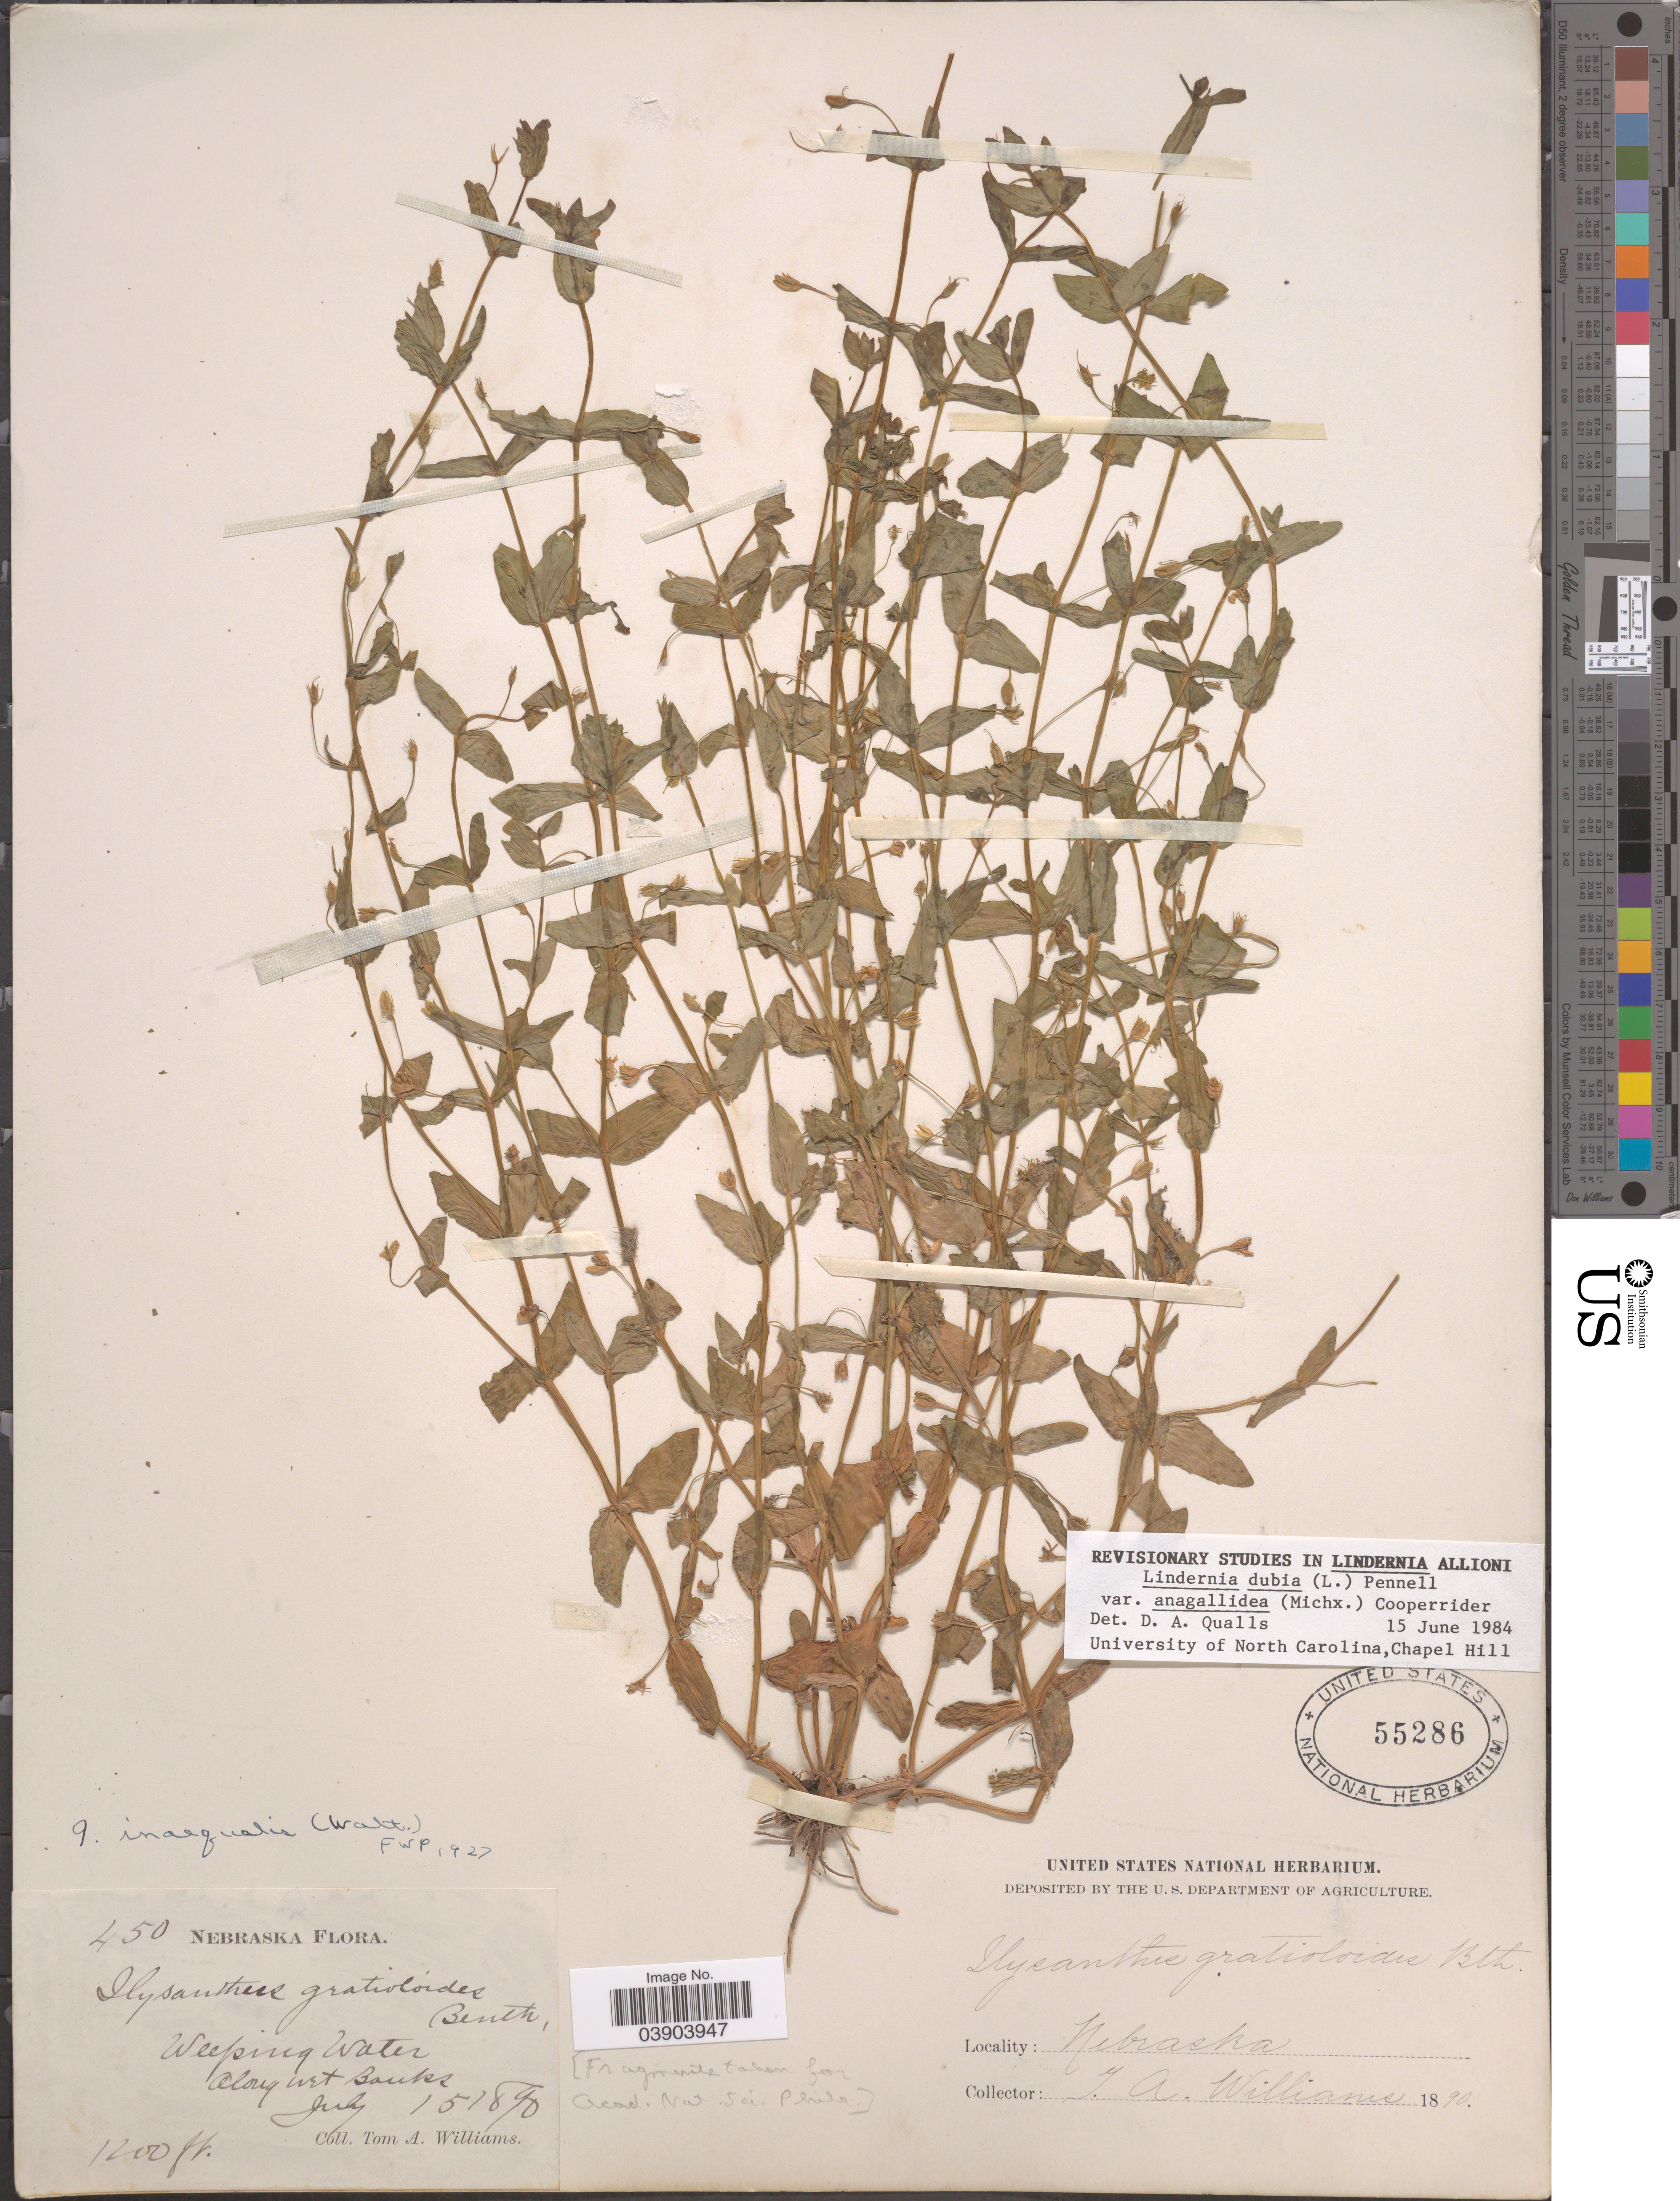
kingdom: Plantae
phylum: Tracheophyta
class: Magnoliopsida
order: Lamiales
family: Linderniaceae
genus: Lindernia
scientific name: Lindernia dubia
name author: (L.) Pennell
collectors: T. A. Williams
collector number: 450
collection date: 1890-07-15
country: United States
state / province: Nebraska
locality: Weeping Water.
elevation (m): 366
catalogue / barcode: US 55286